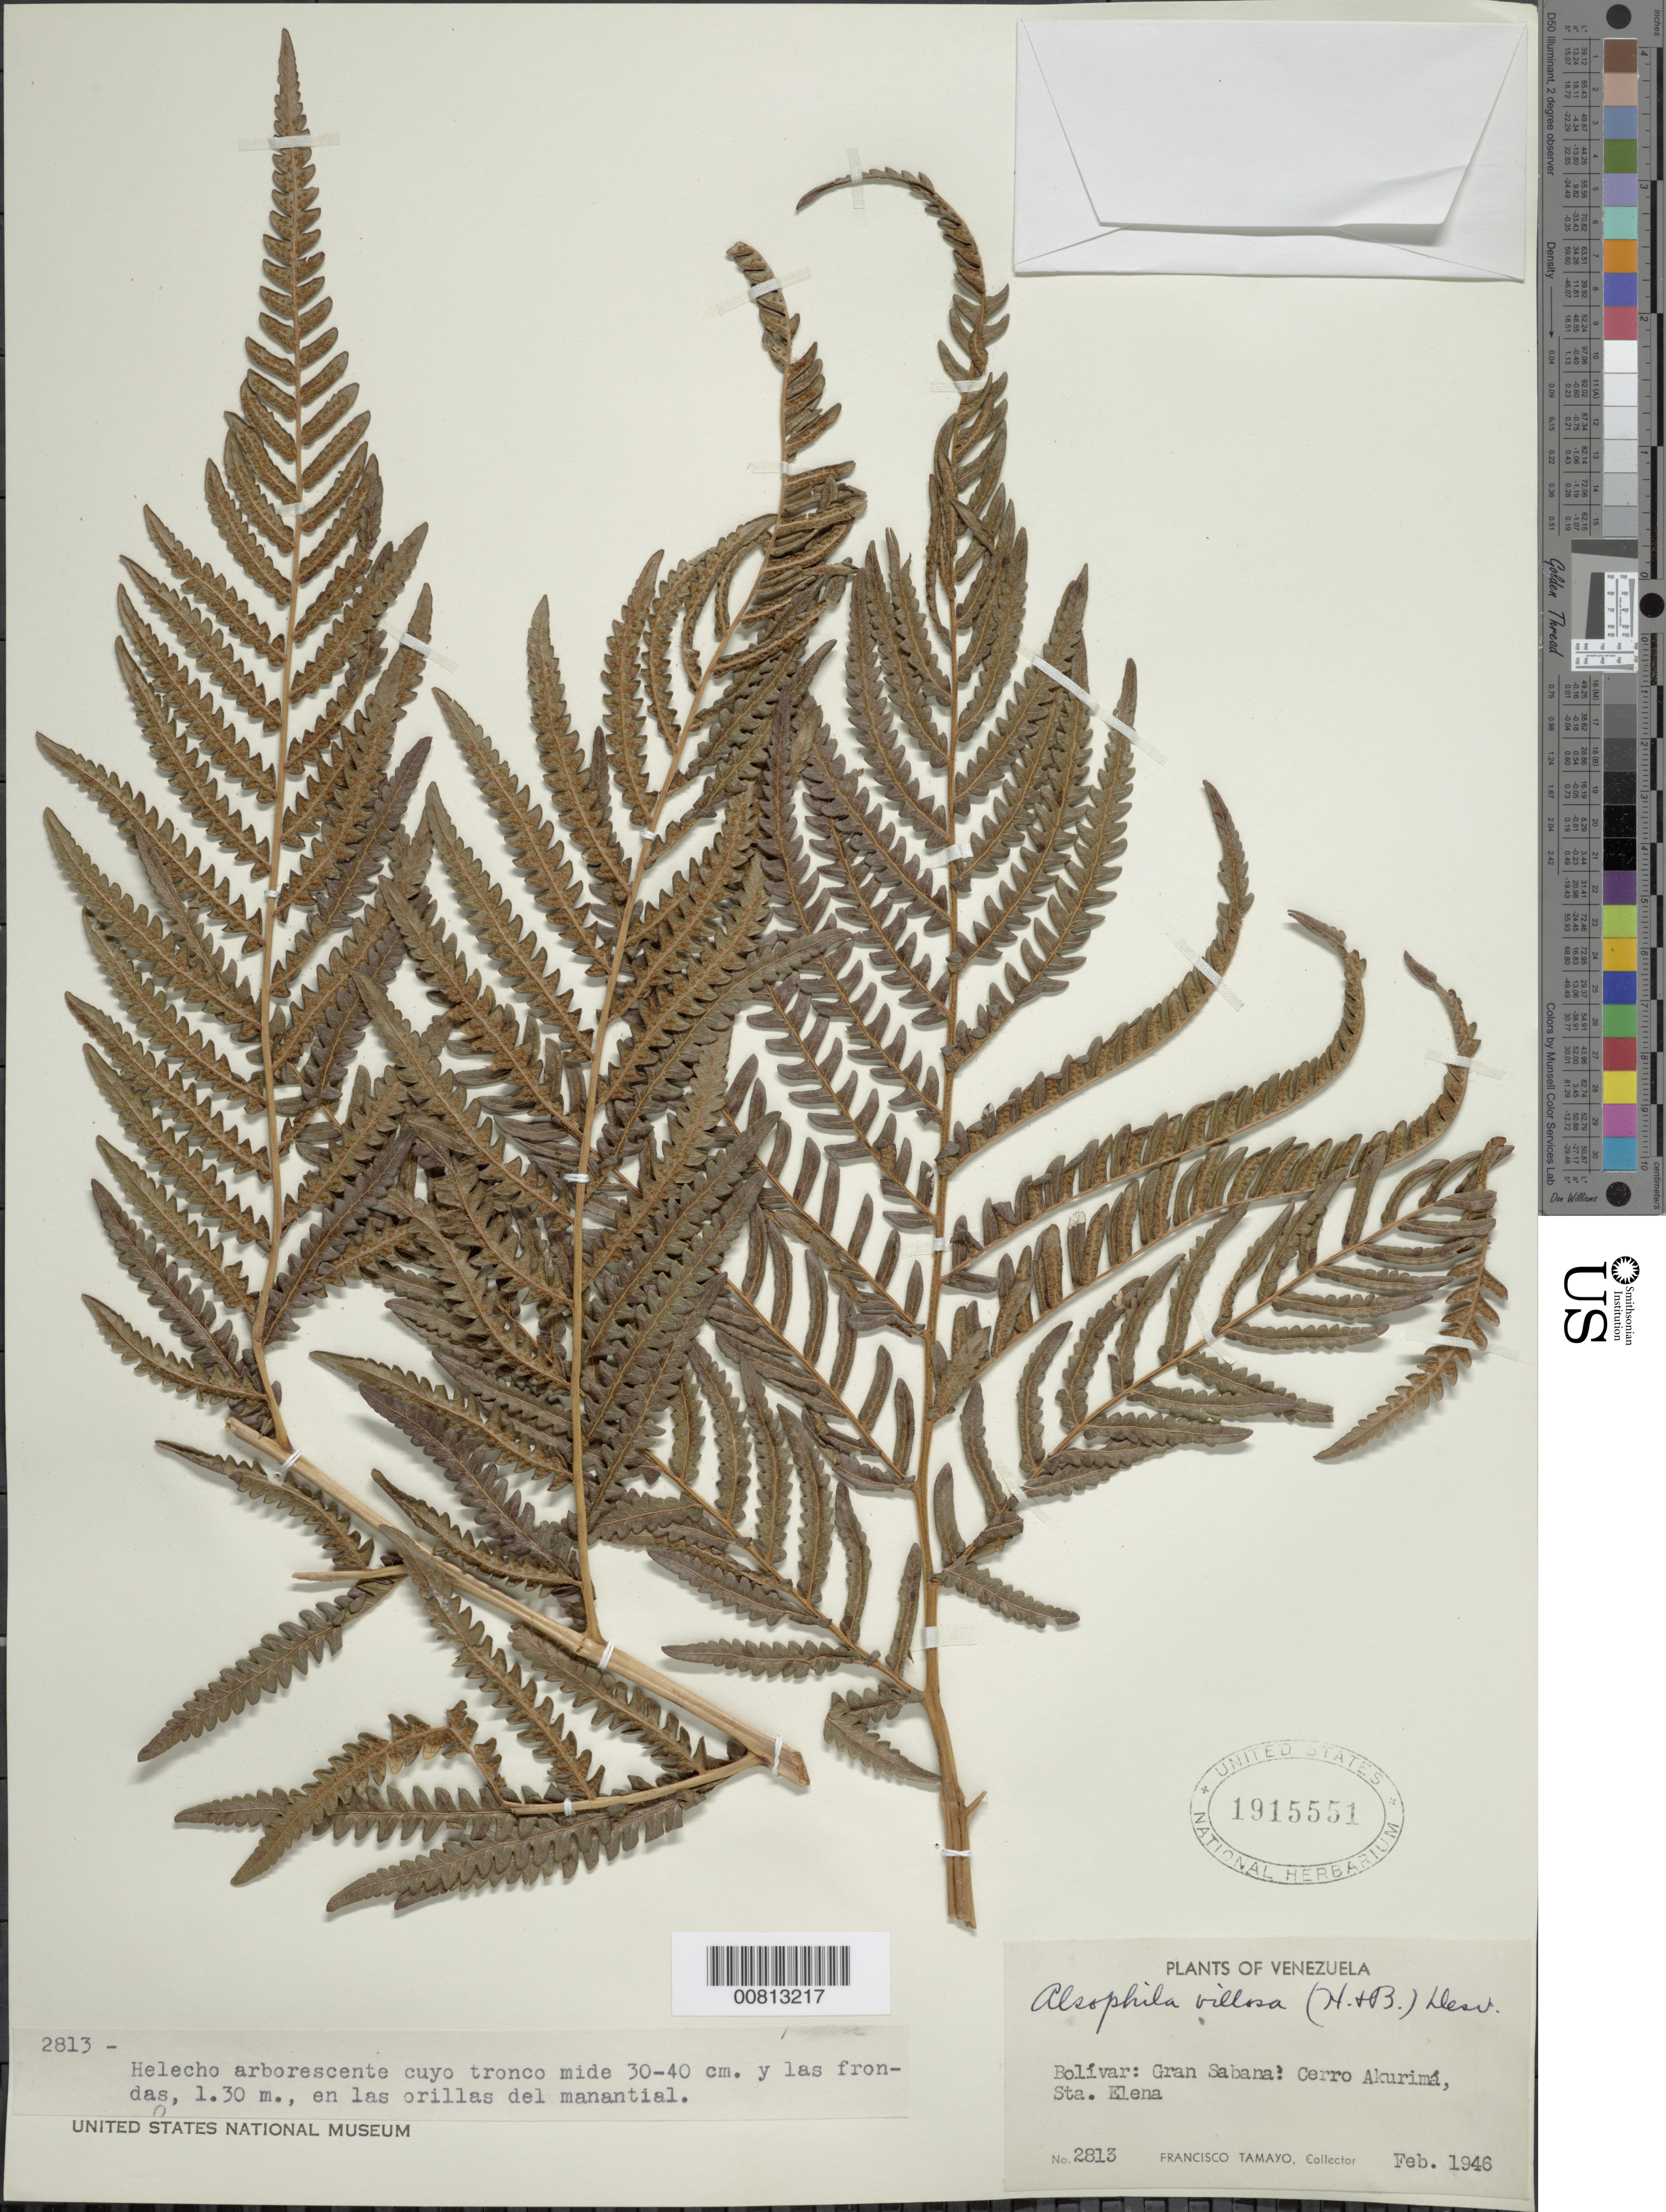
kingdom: Plantae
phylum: Tracheophyta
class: Polypodiopsida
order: Cyatheales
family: Cyatheaceae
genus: Cyathea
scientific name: Cyathea villosa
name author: Humb. & Bonpl. ex Willd.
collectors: F. Tamayo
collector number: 2813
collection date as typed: Feb-46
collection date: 1946-02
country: Venezuela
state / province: Bolívar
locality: Gran Sabana, Sta. Elena, Cerro de Acurimá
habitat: Orillas del manantial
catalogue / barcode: US 1915551